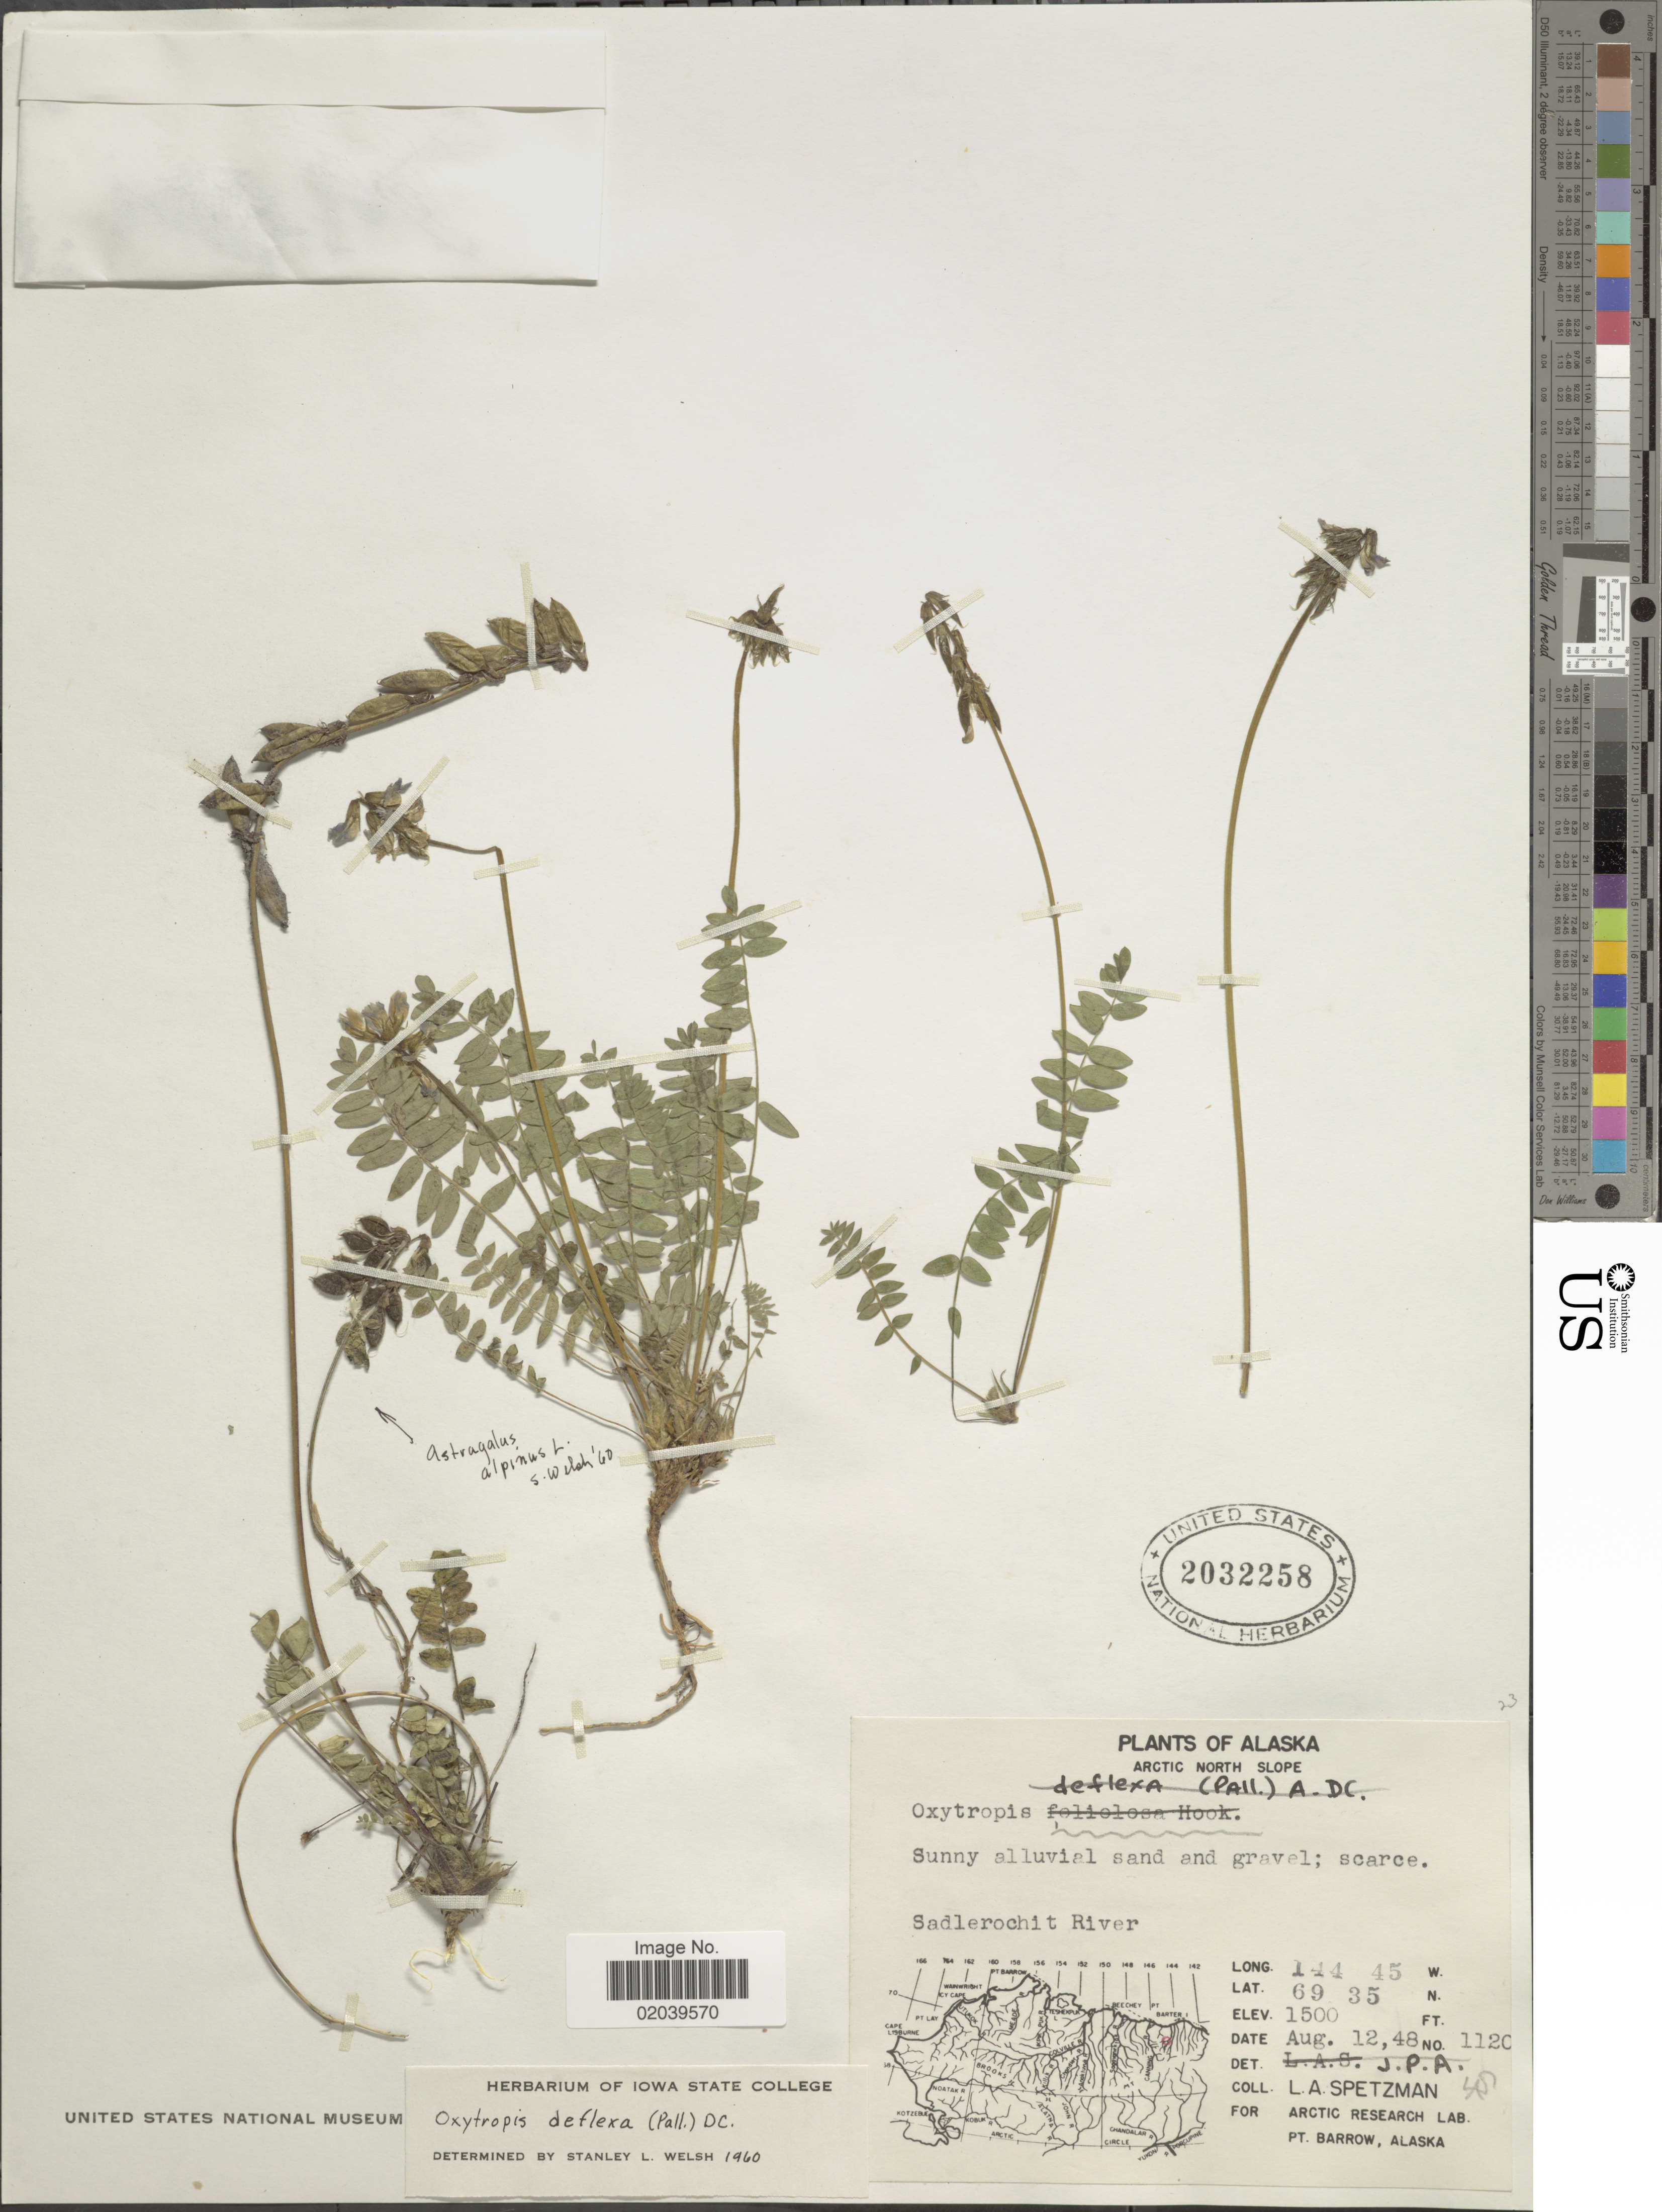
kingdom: Plantae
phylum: Tracheophyta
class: Magnoliopsida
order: Fabales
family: Fabaceae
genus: Oxytropis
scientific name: Oxytropis deflexa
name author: (Pall.) DC.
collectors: L. Spetzman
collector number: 1120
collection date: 1948-08-12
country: United States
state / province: Alaska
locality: Arctic North Slope, Sadlerochit River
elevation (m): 457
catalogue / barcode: US 2032258